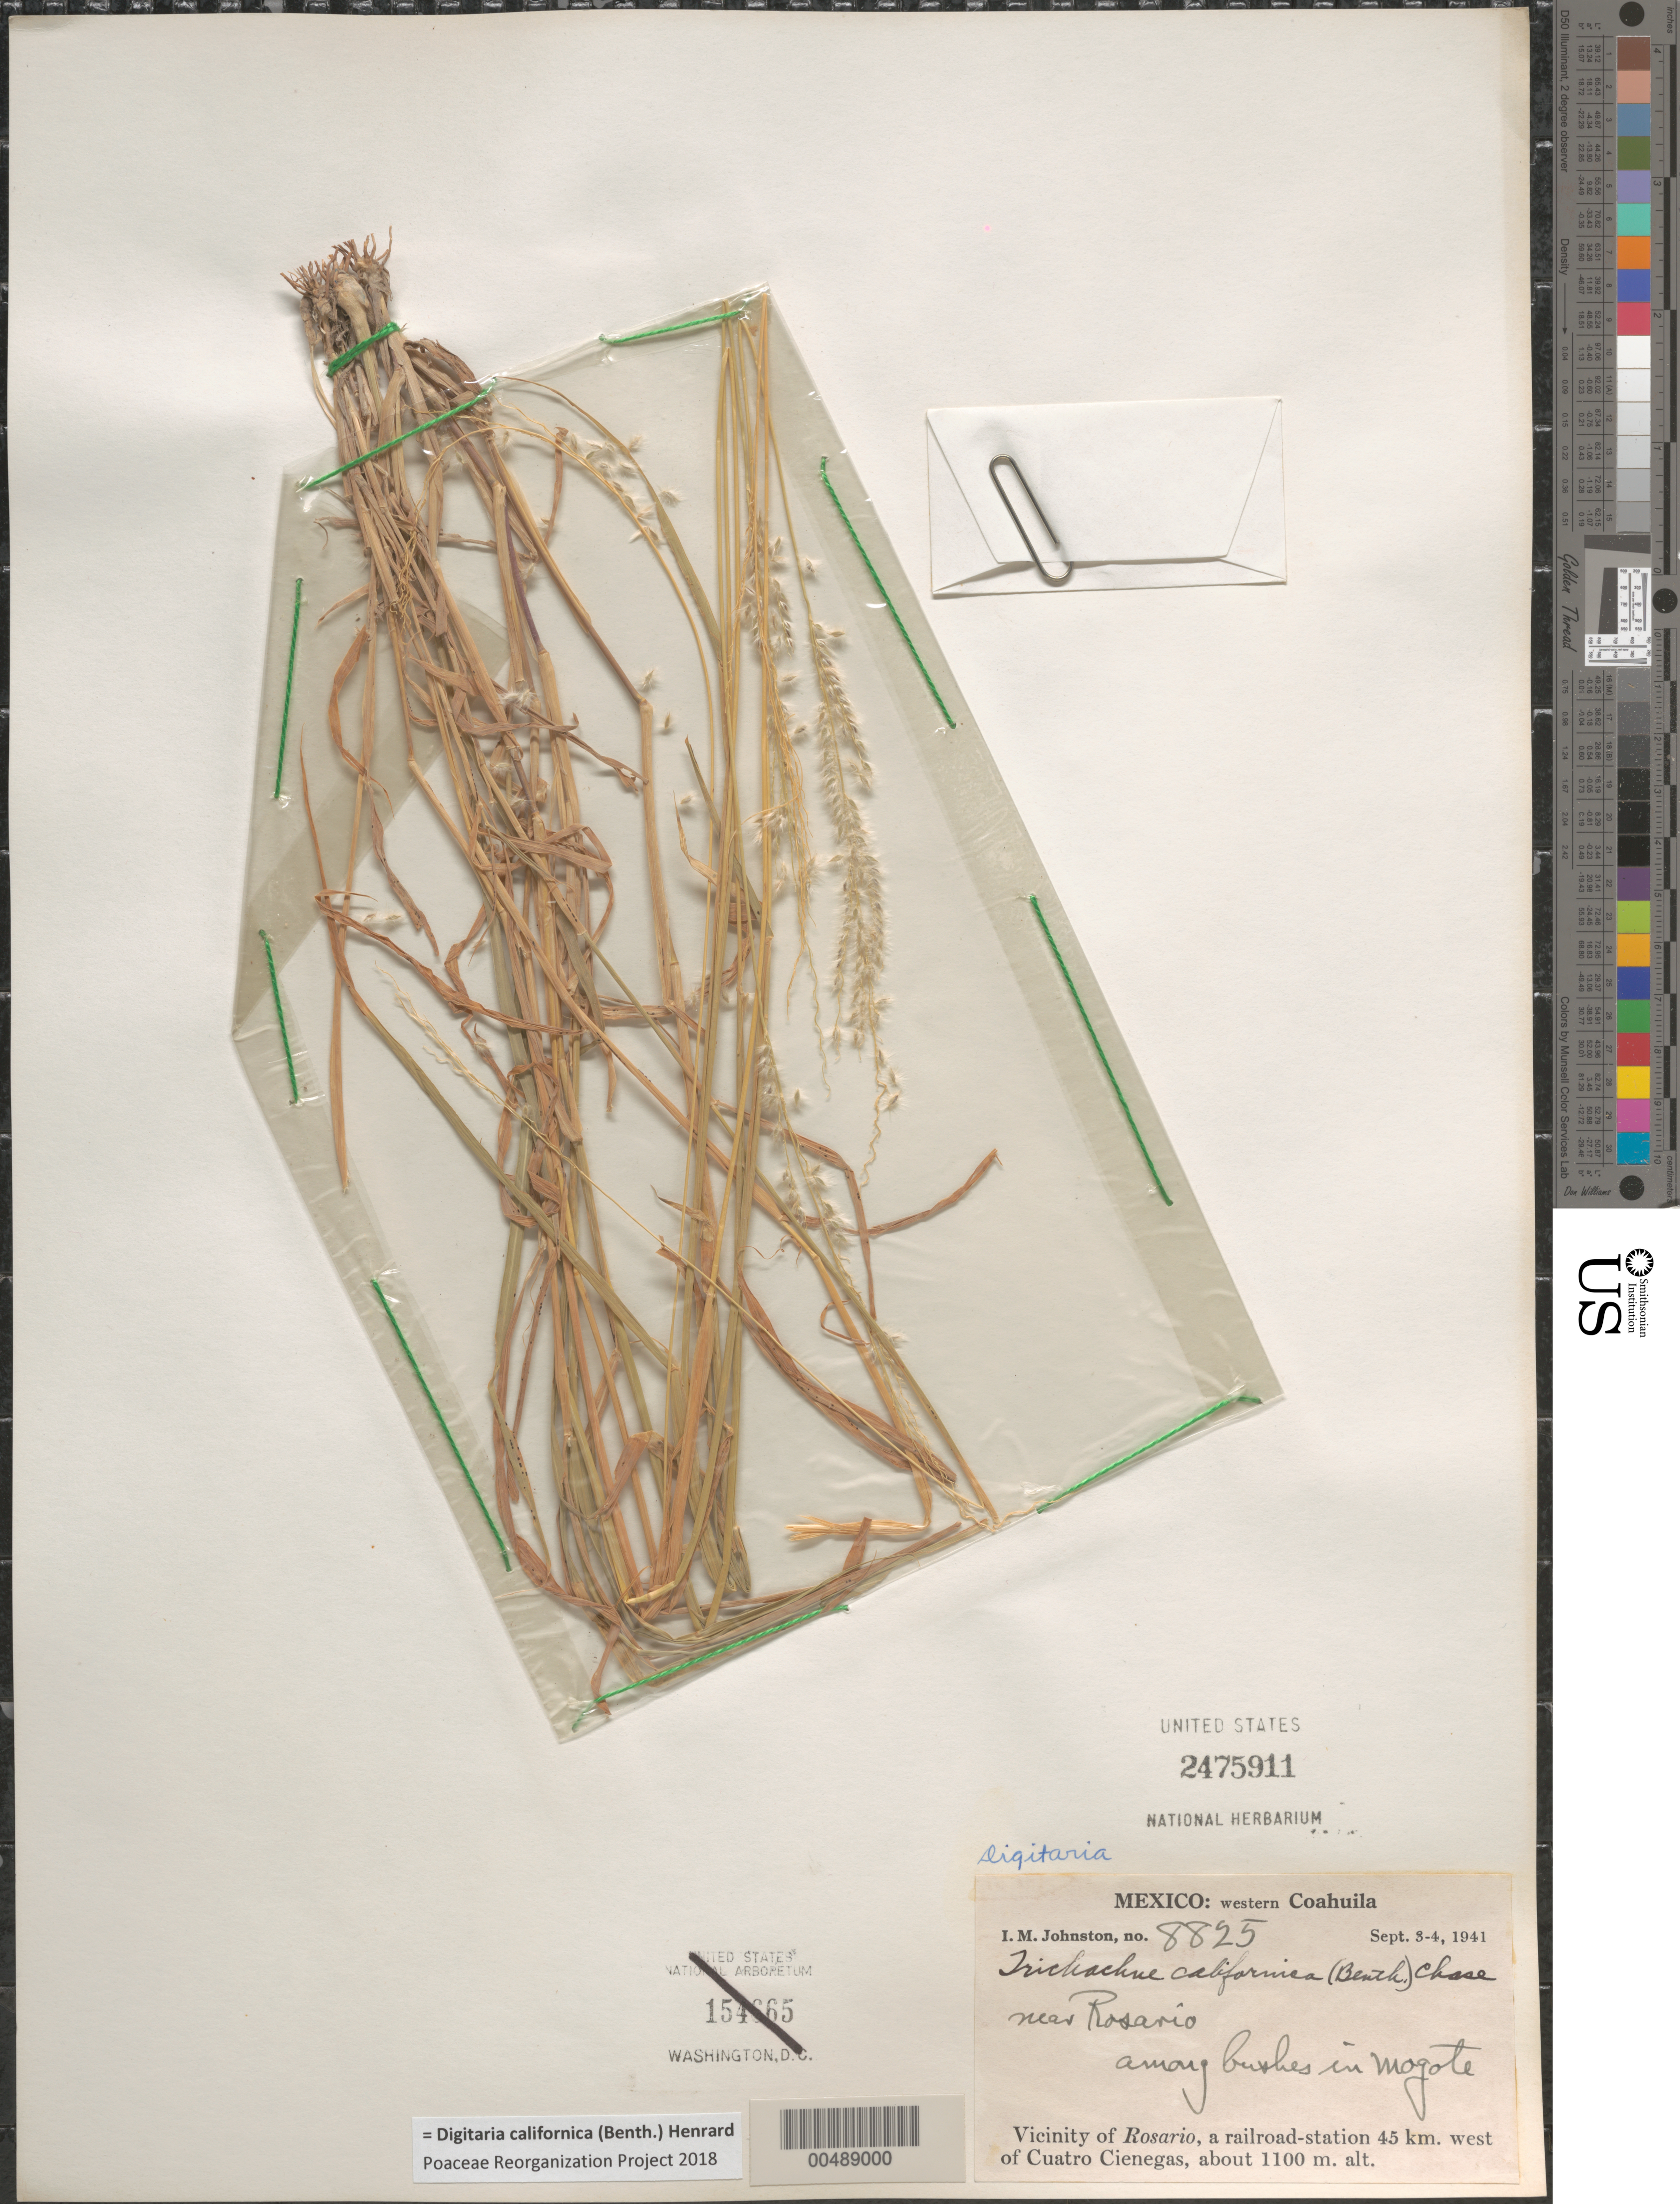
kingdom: Plantae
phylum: Tracheophyta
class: Liliopsida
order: Poales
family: Poaceae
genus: Digitaria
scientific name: Digitaria californica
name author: (Benth.) Henr.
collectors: I.M. Johnston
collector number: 8825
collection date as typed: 3 Sep 1941 to 4 Sep 1941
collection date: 1941-09-03/1941-09-04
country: Mexico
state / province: Coahuila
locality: W Coahuila, near Rosario - a railrd station 45 km W of Cuatro Ciénegas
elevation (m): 1100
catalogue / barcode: US 2475911